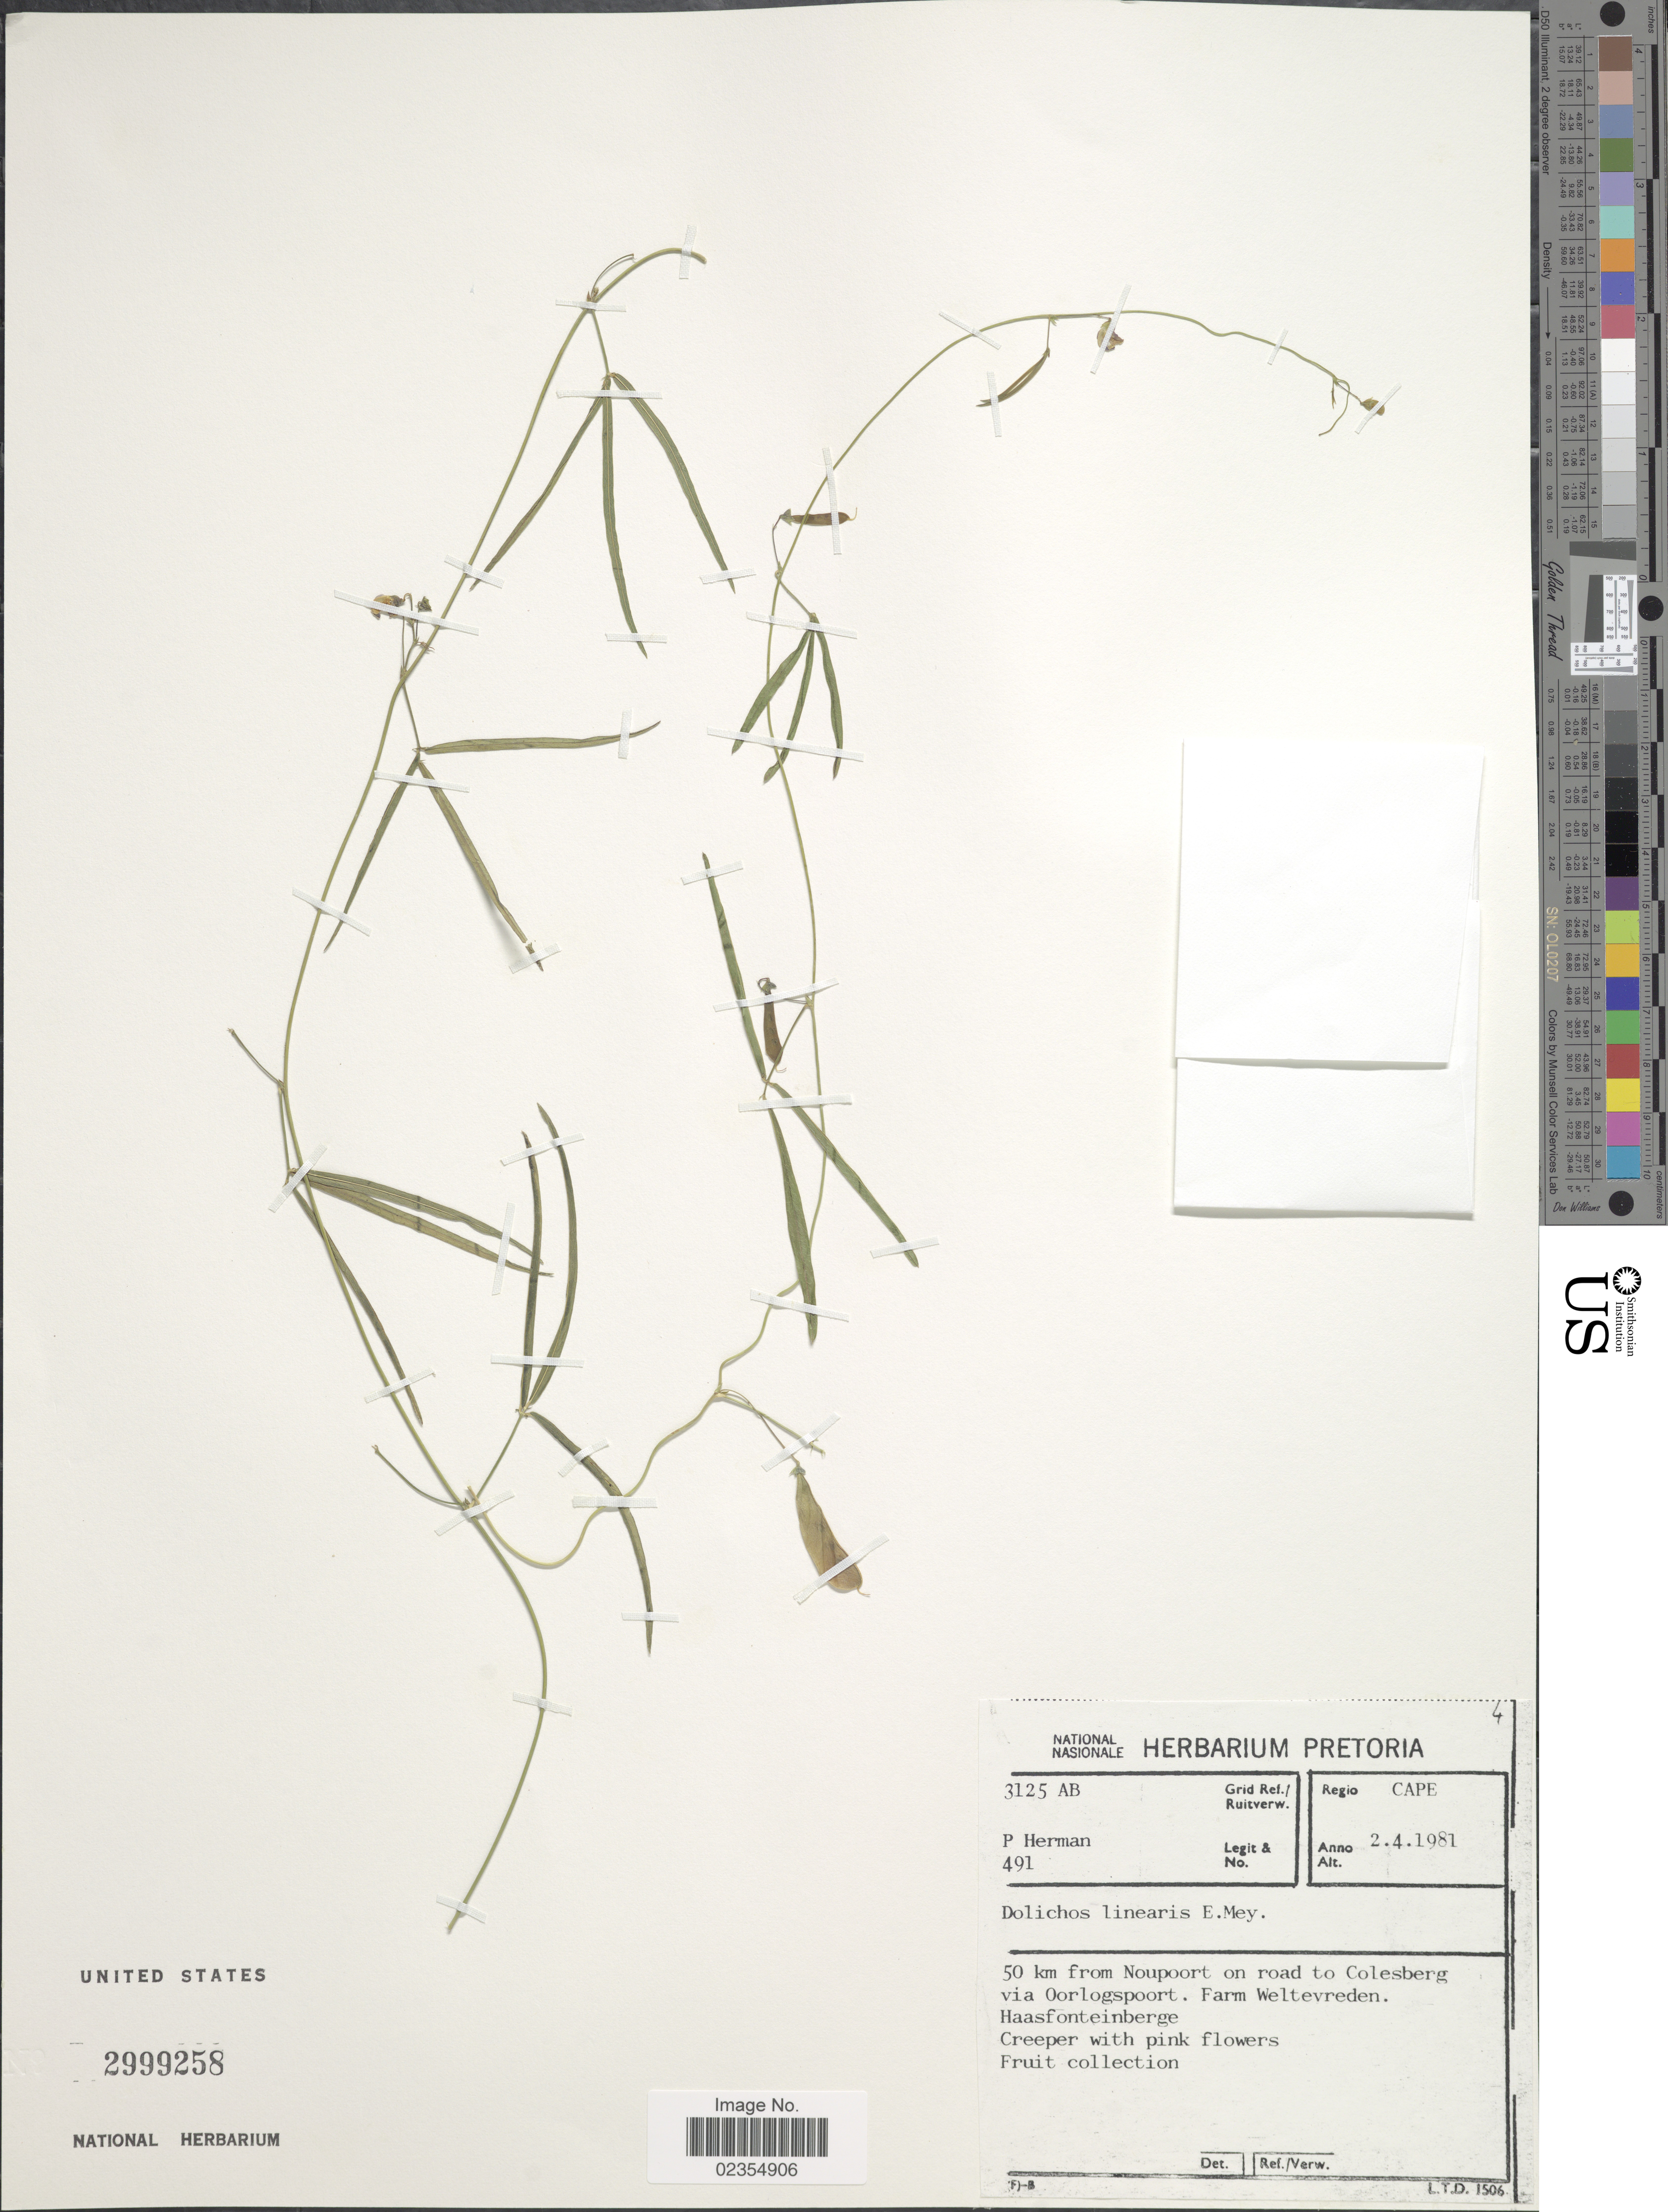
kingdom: Plantae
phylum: Tracheophyta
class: Magnoliopsida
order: Fabales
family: Fabaceae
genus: Dolichos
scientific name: Dolichos linearis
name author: E. Mey.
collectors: P. Herman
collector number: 491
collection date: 1981-04-02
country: South Africa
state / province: Northern Cape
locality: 50 km from Noupoort on road to Colesberg via Oorlogspoort, Farm Weltevreden, Haasfonteinberge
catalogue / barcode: US 2999258